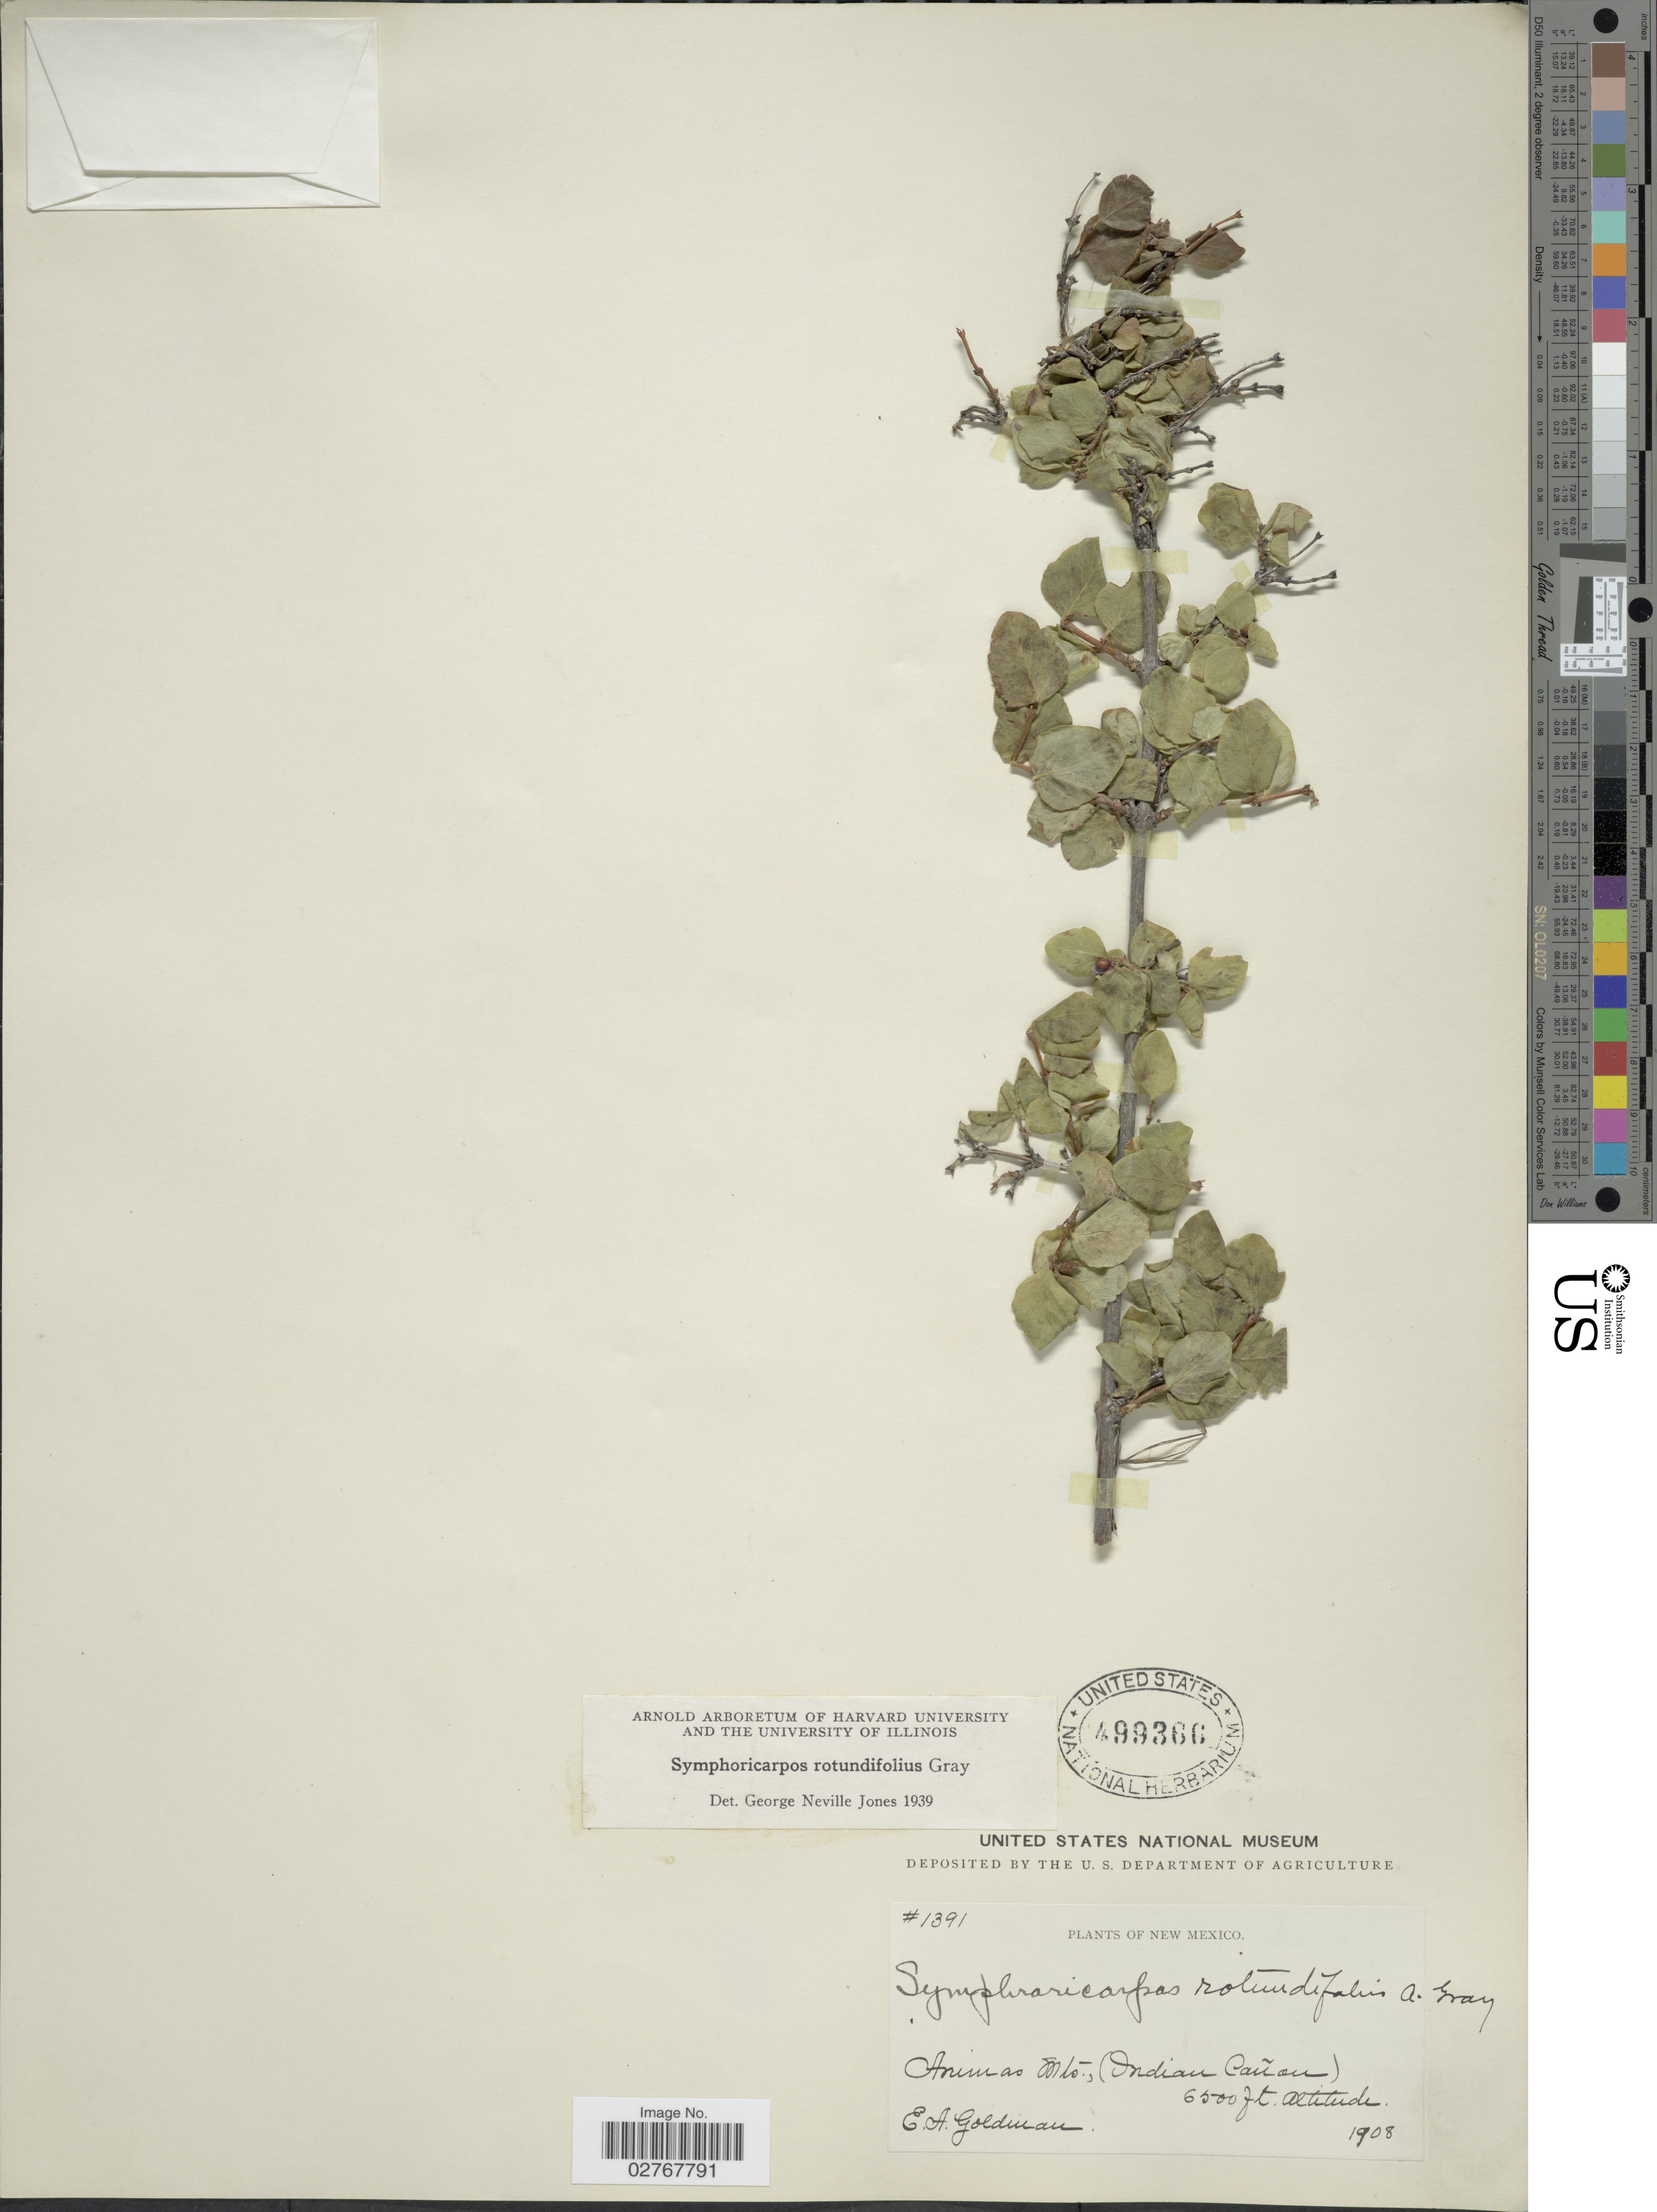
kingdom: Plantae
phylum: Tracheophyta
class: Magnoliopsida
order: Dipsacales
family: Caprifoliaceae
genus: Symphoricarpos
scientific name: Symphoricarpos rotundifolius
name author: A. Gray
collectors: E. A. Goldman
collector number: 1391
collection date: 1908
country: United States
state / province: New Mexico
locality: Animas Mts., (Indian Cañon).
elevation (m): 1981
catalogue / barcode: US 499366